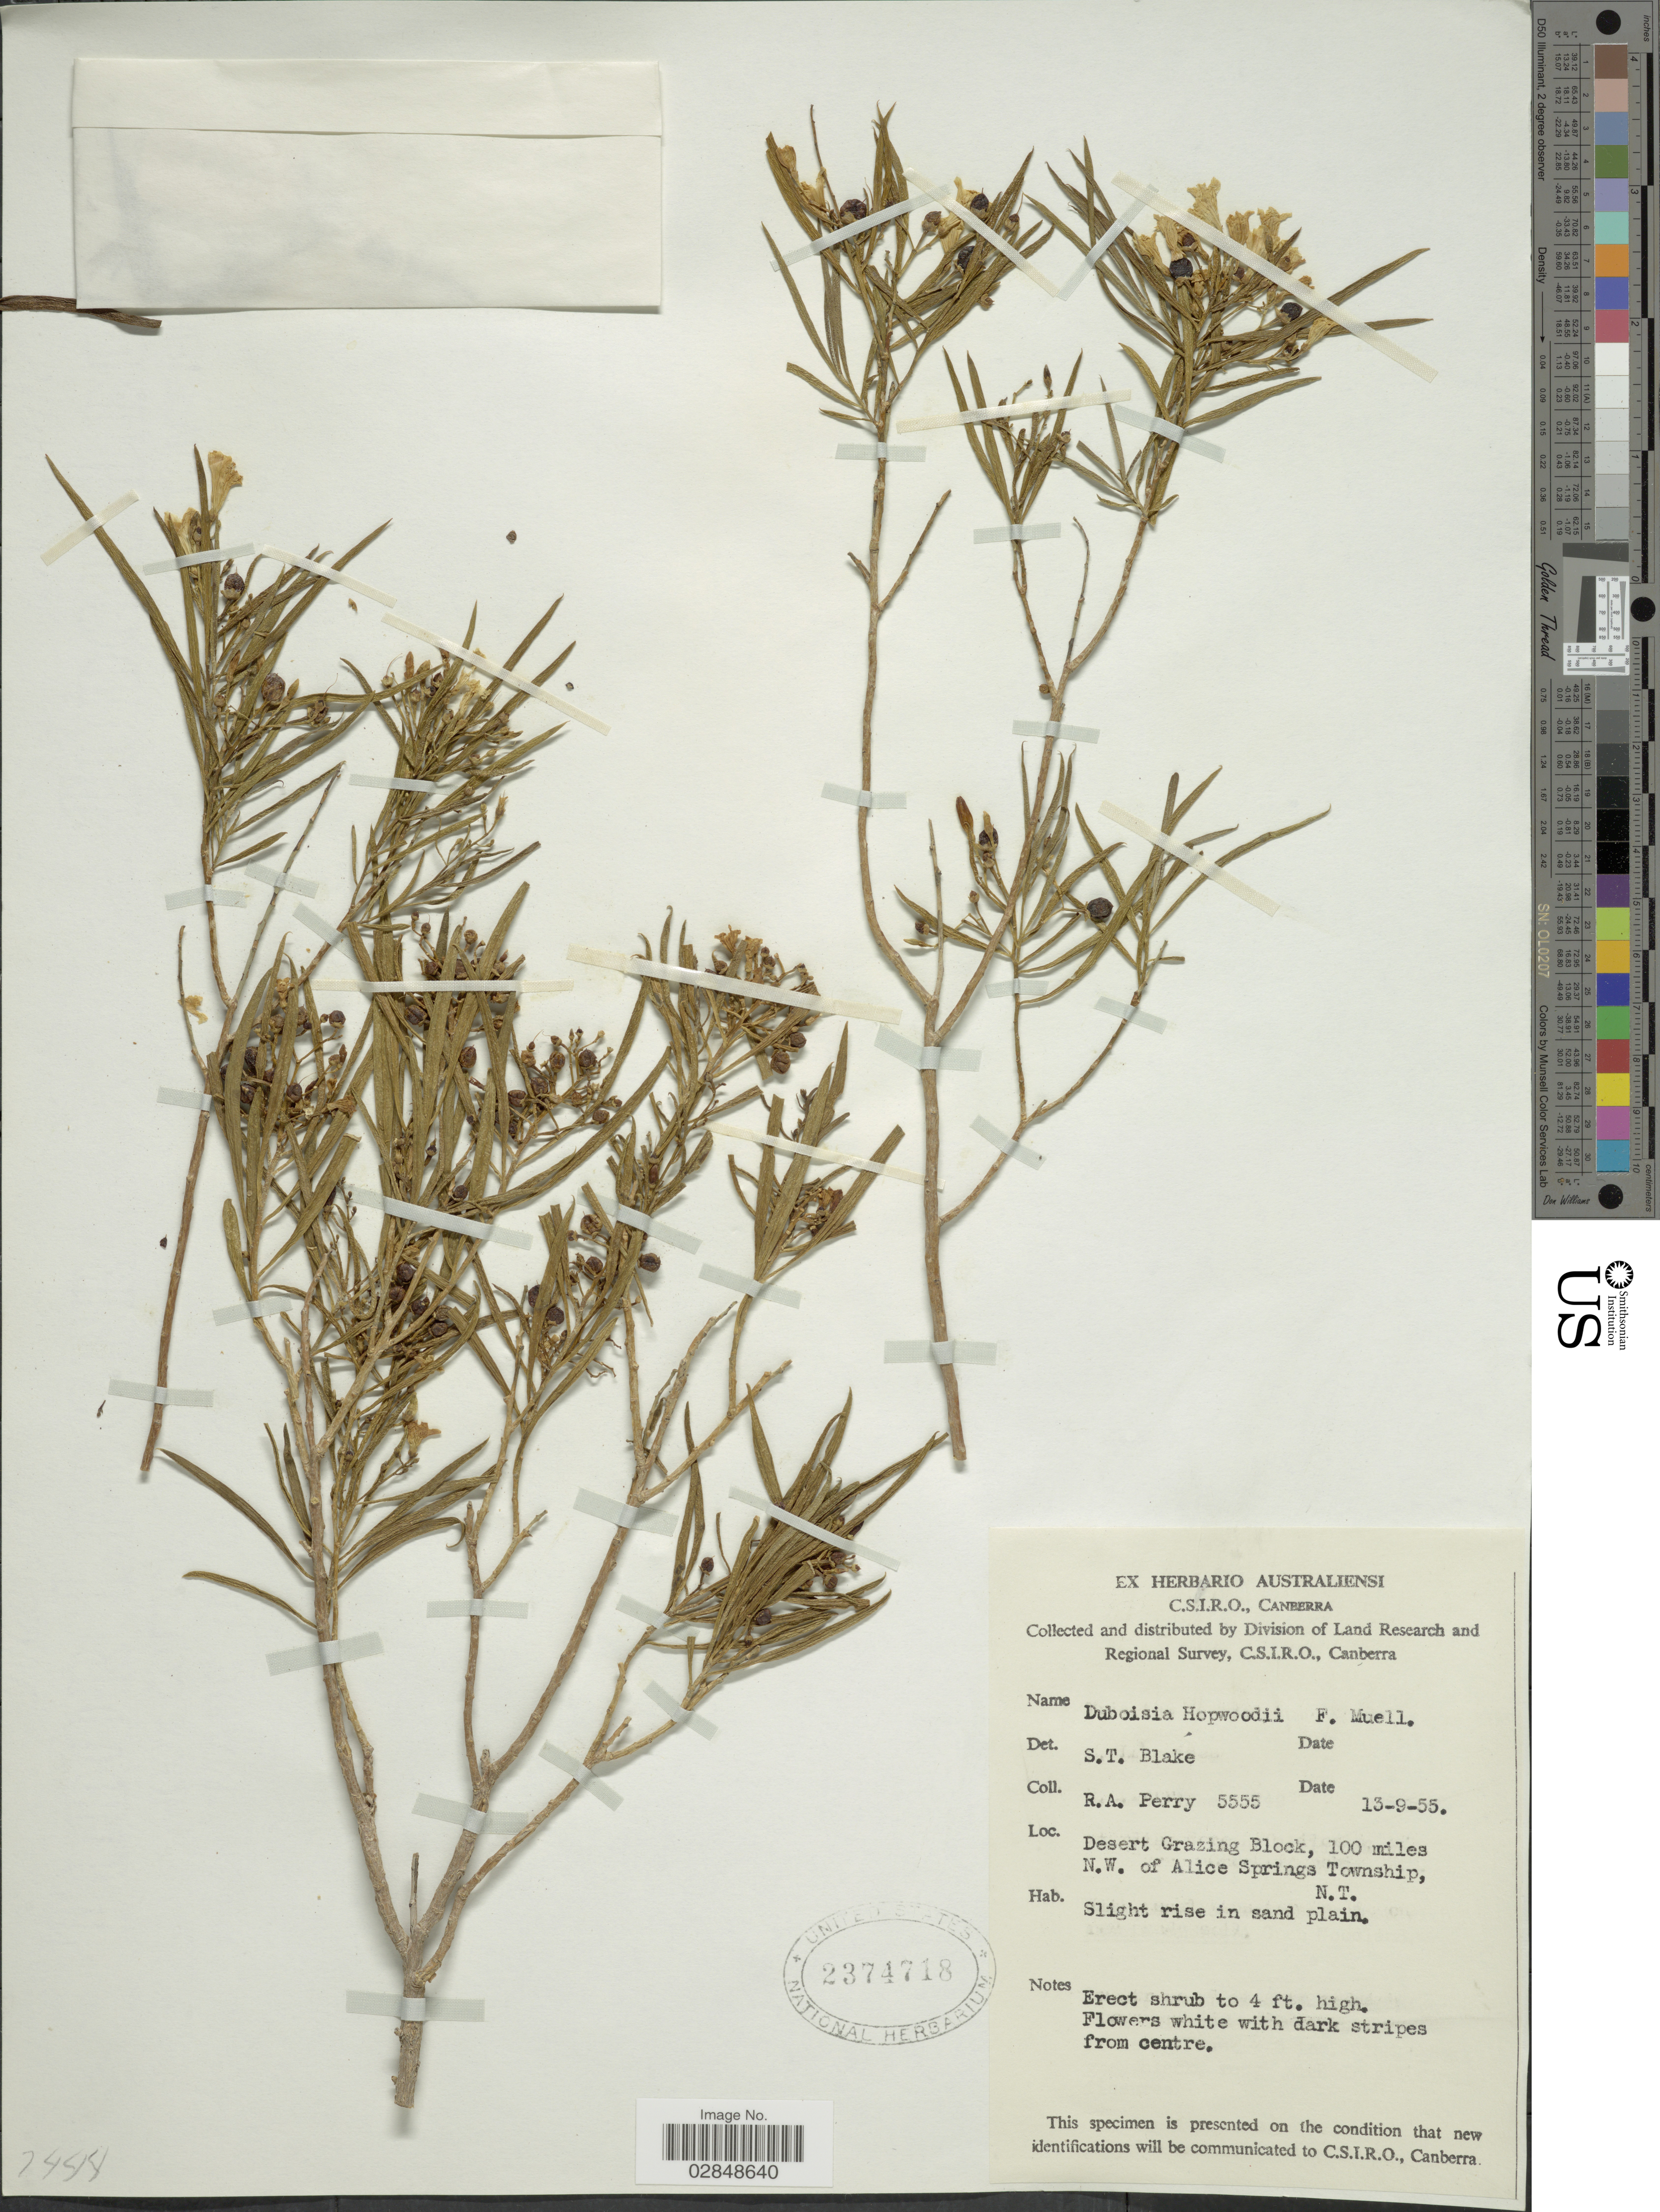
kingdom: Plantae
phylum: Tracheophyta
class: Magnoliopsida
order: Solanales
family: Solanaceae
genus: Duboisia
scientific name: Duboisia hopwoodii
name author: (F. Muell.) F. Muell.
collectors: Perry, R. A.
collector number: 5555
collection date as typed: Transcribed d/m/y: 13/9/55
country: Australia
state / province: Northern Territory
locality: Desert Grazing Block, 100 miles N.W. of Alice Springs Township, N.T.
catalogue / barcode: US 2374718